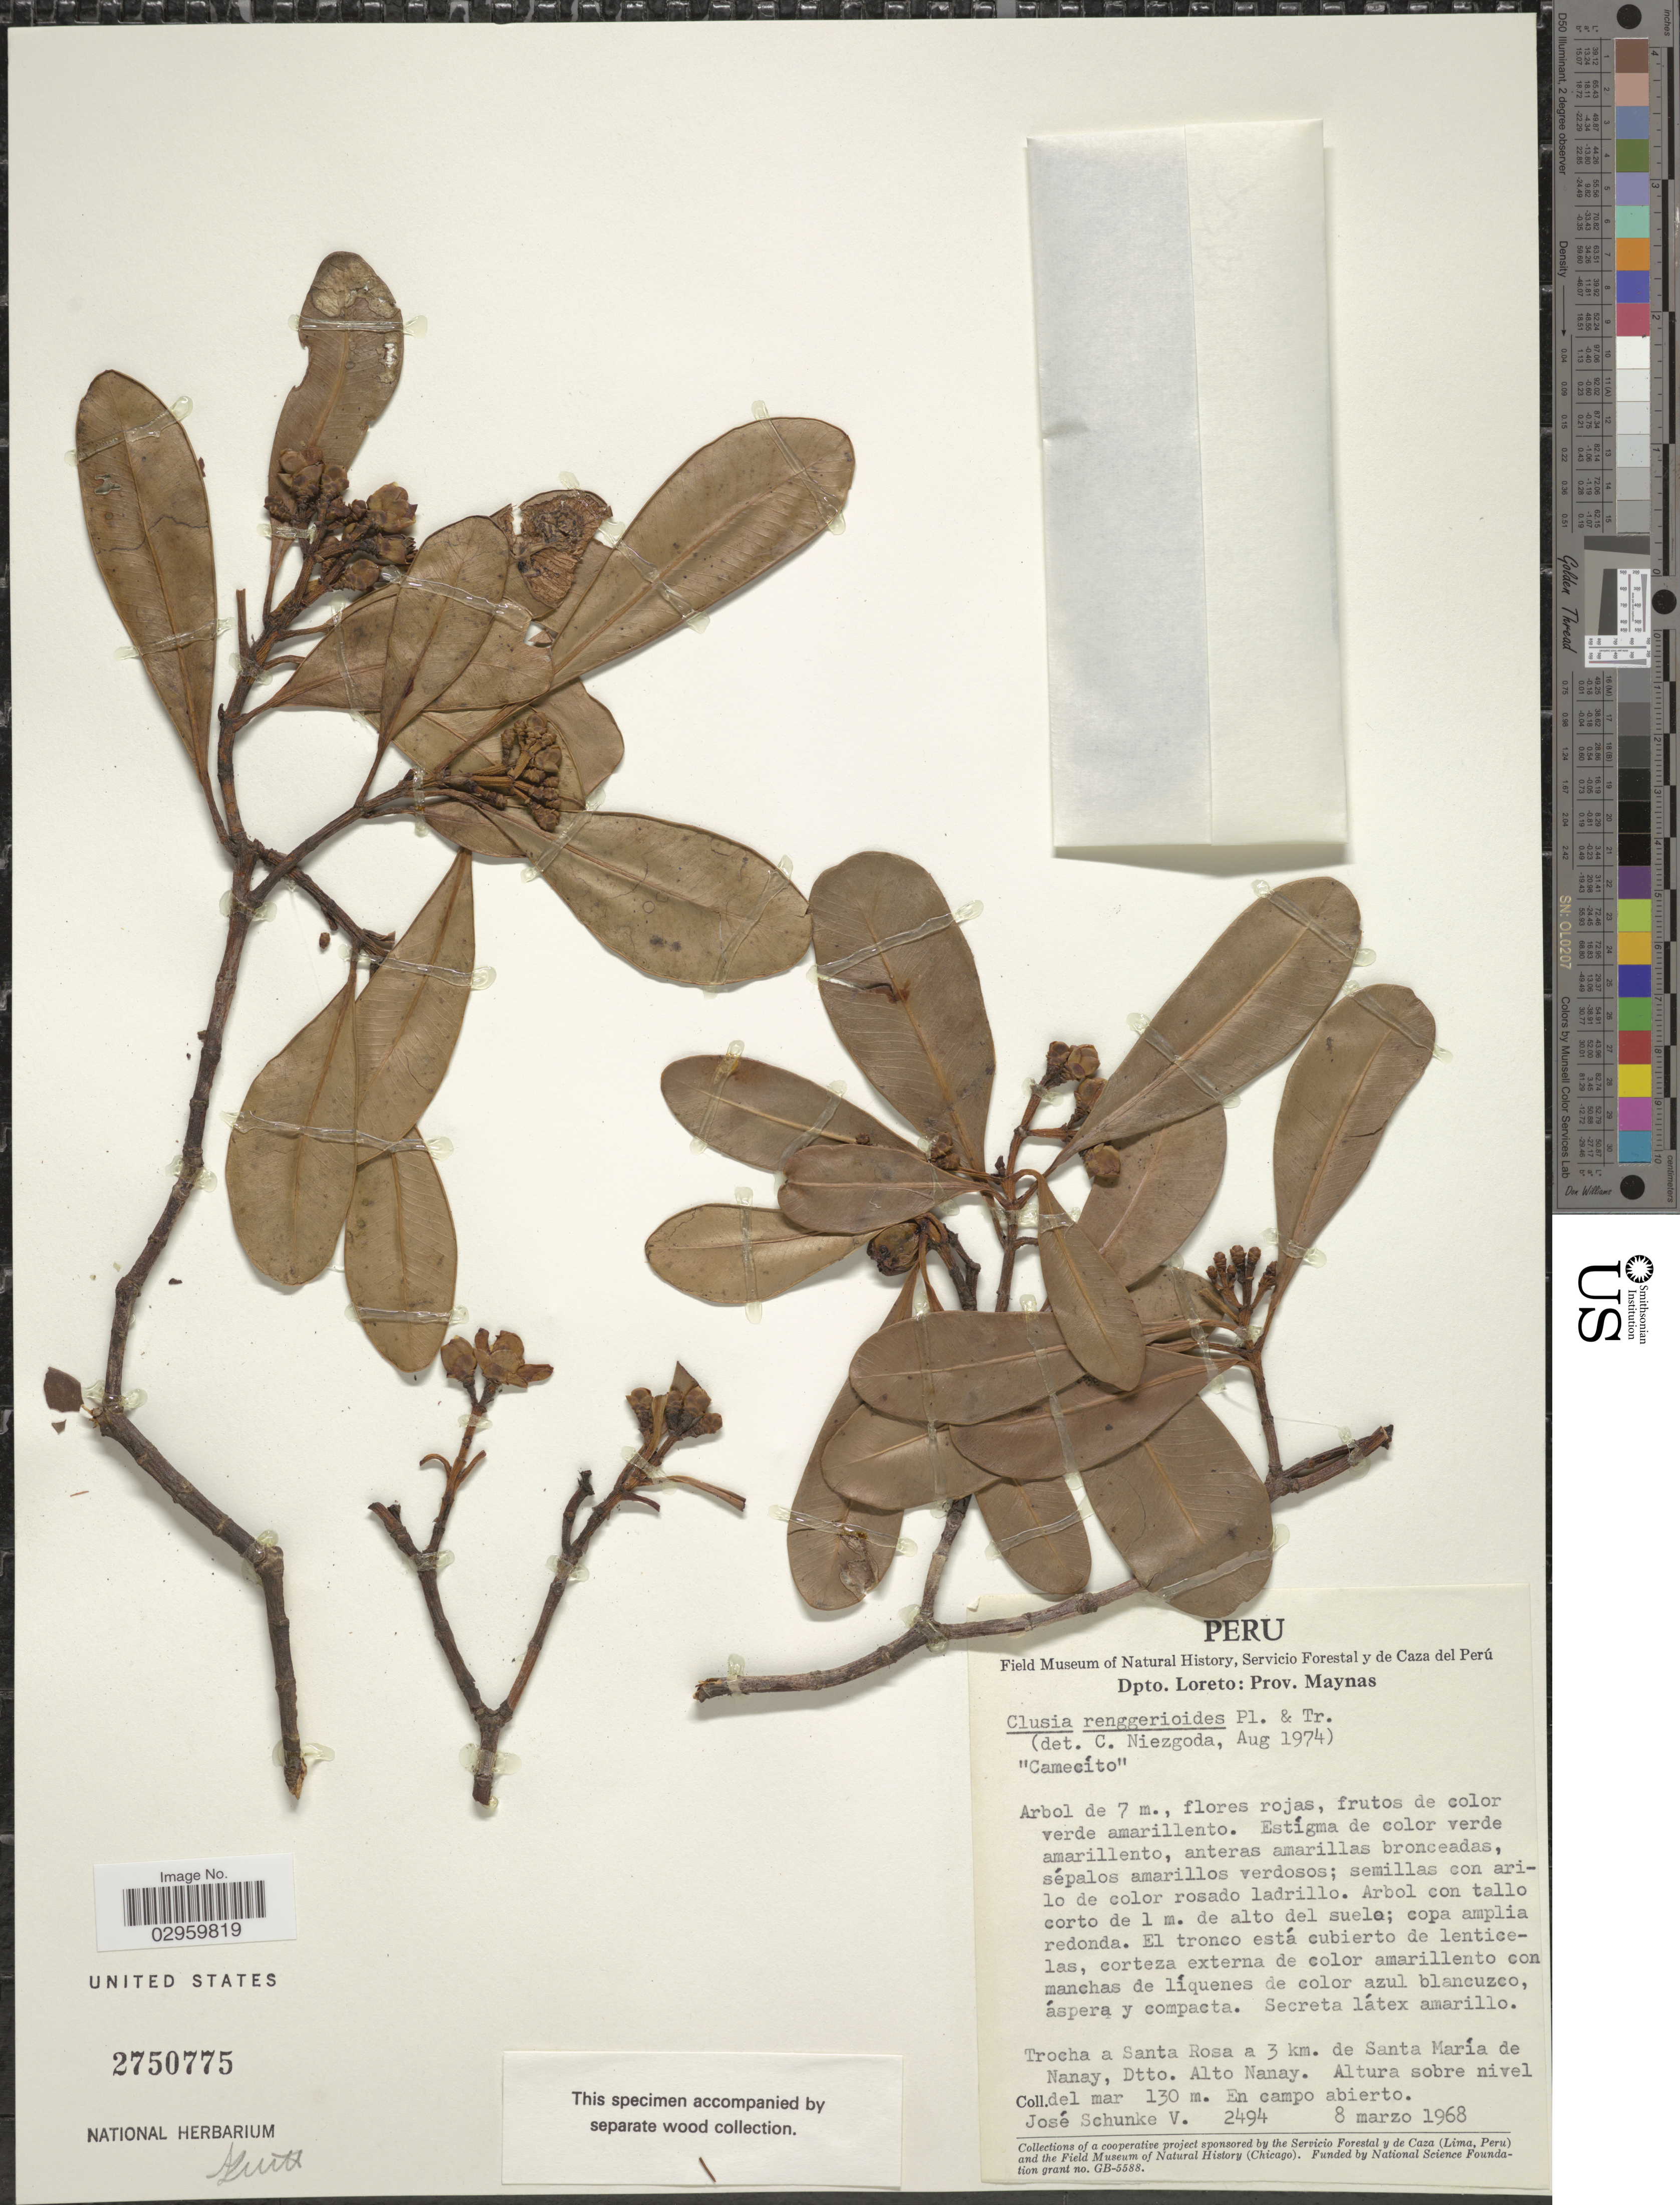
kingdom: Plantae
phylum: Tracheophyta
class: Magnoliopsida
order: Malpighiales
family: Clusiaceae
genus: Clusia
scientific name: Clusia renggerioides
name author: Planch. & Triana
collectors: J. Schunke Vigo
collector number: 2494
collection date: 1968-03-08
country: Peru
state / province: Loreto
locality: Dpto. Loreto: Prov. Maynas, Trocha a Santa Rosa a 3 km. de Santa María de Nanay, Dtto. Alto Nanay.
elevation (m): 130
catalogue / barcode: US 2750775